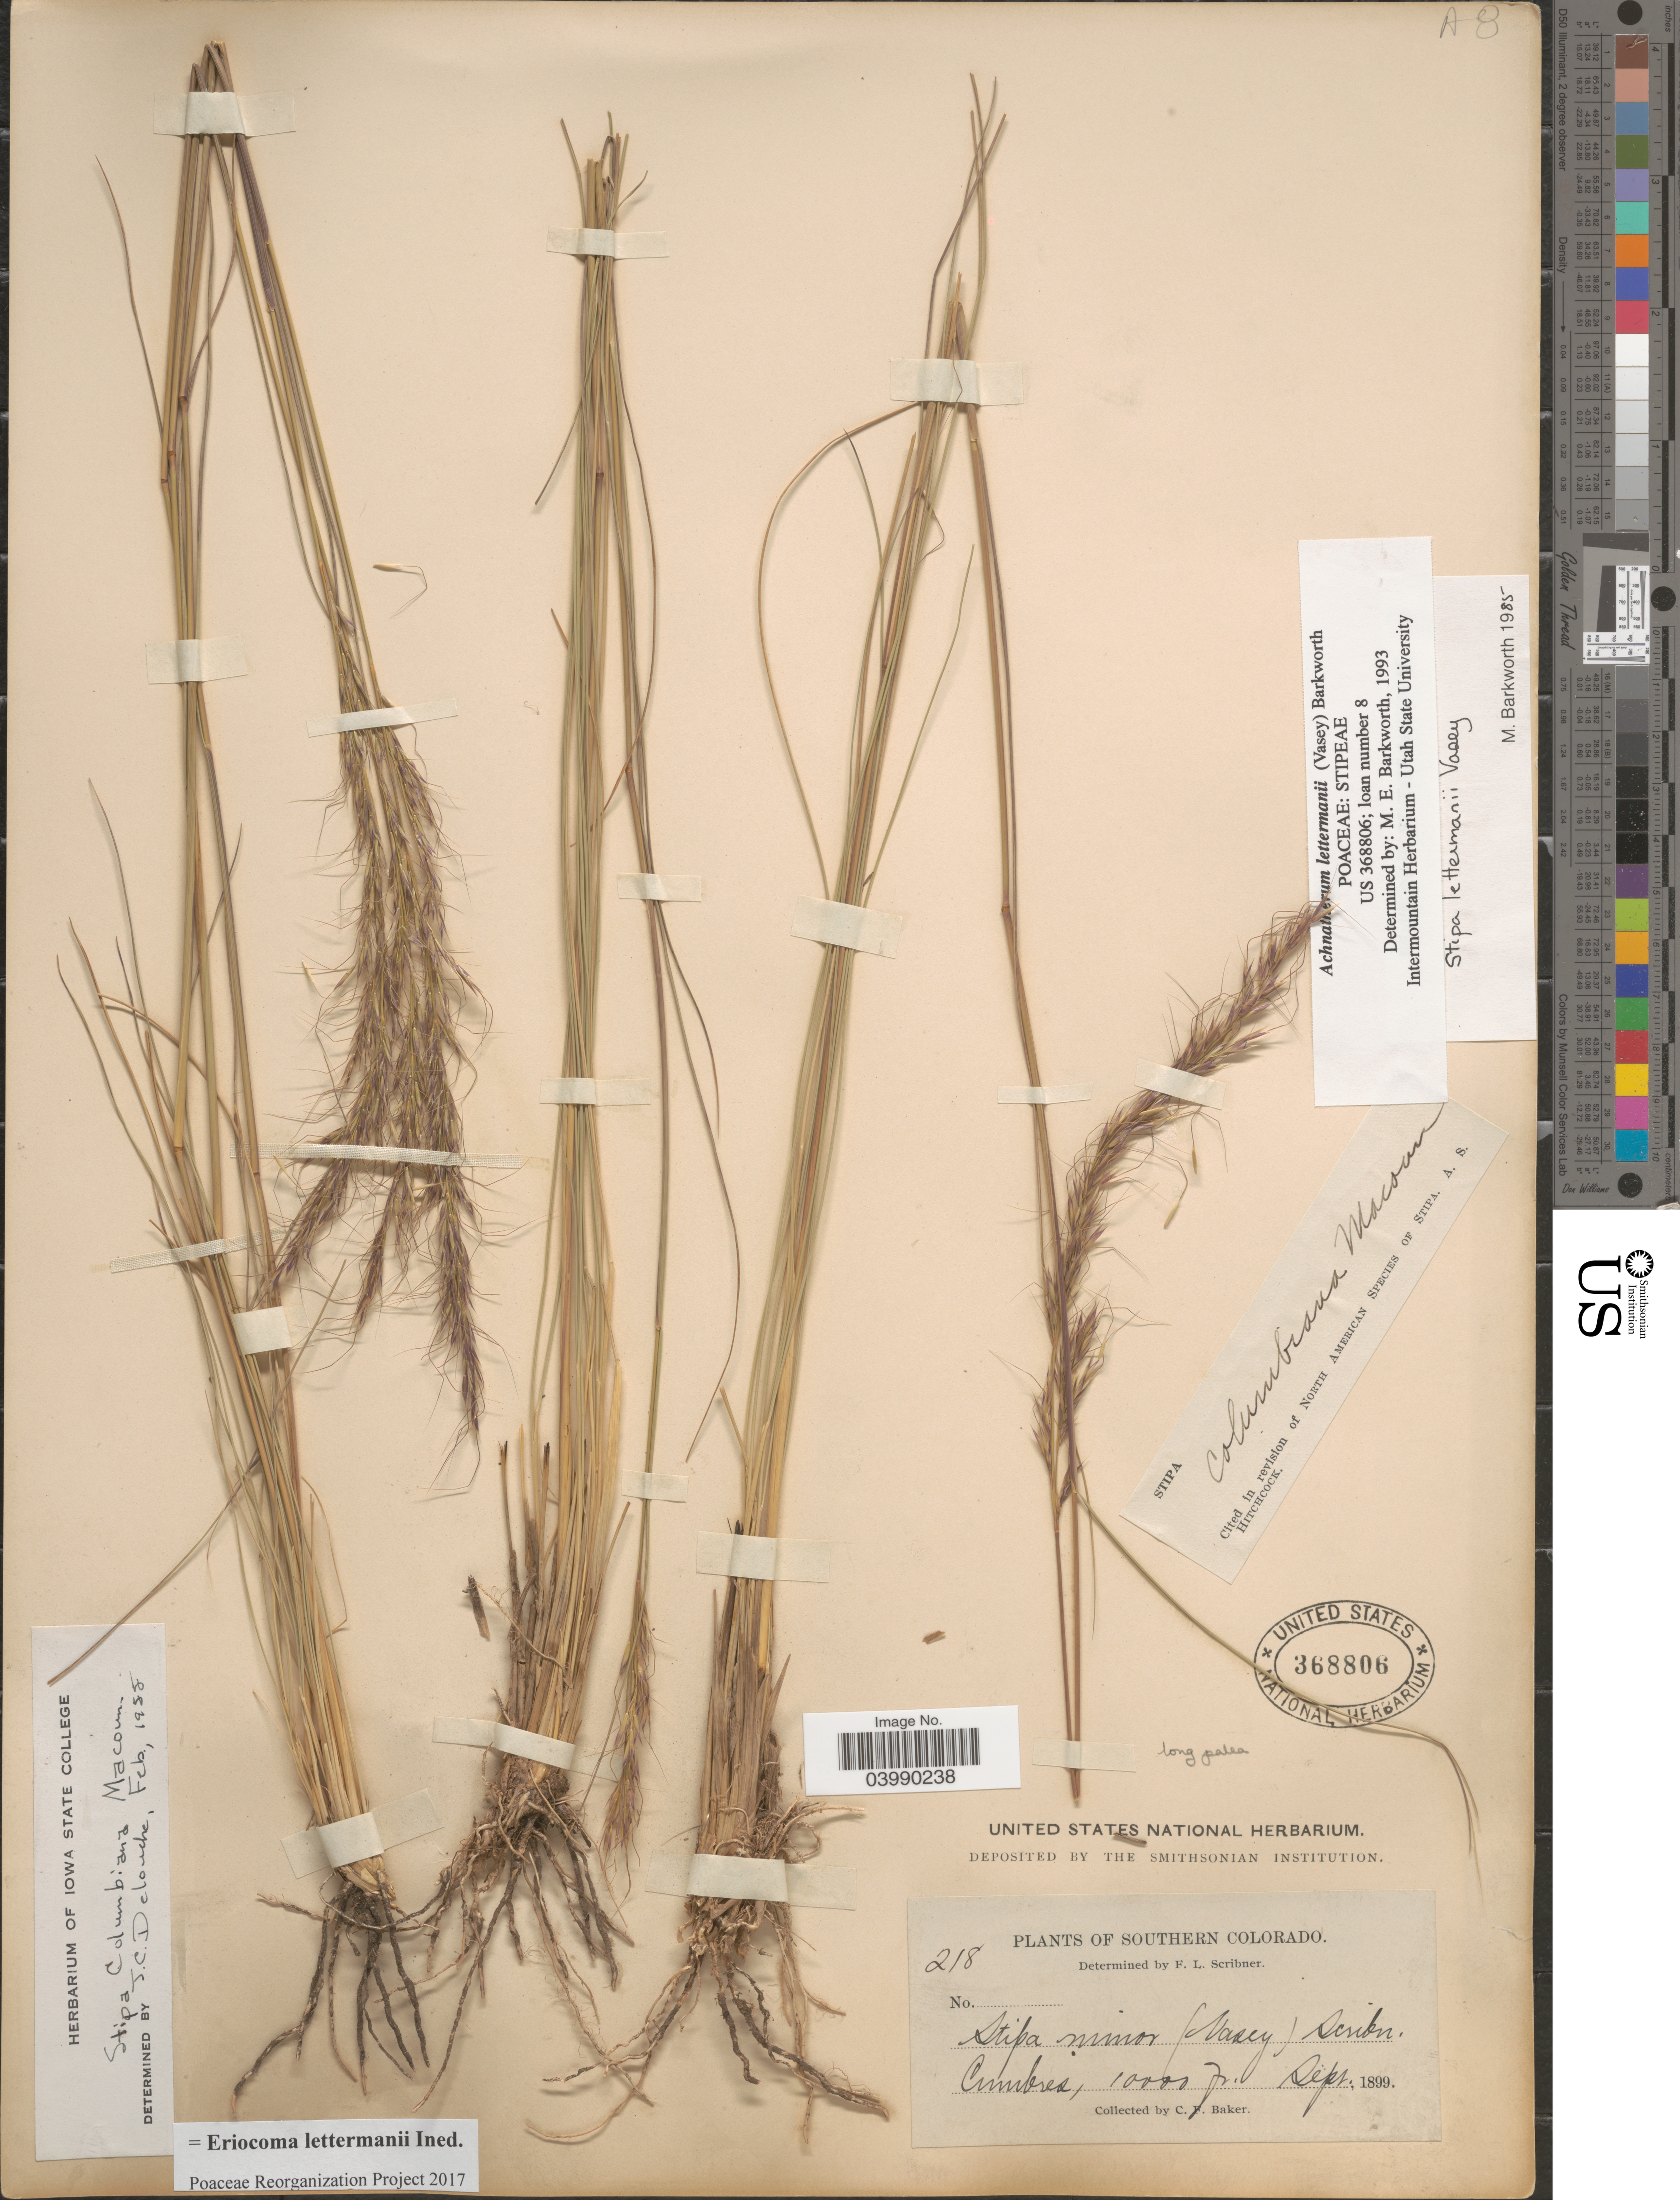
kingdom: Plantae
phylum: Tracheophyta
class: Liliopsida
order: Poales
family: Poaceae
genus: Eriocoma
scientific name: Eriocoma lettermanii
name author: (Vasey) Romasch.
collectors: C. F. Baker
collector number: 218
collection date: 1899-09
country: United States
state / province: Colorado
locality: Southern Colorado. Cumbres.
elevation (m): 3048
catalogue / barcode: US 368806